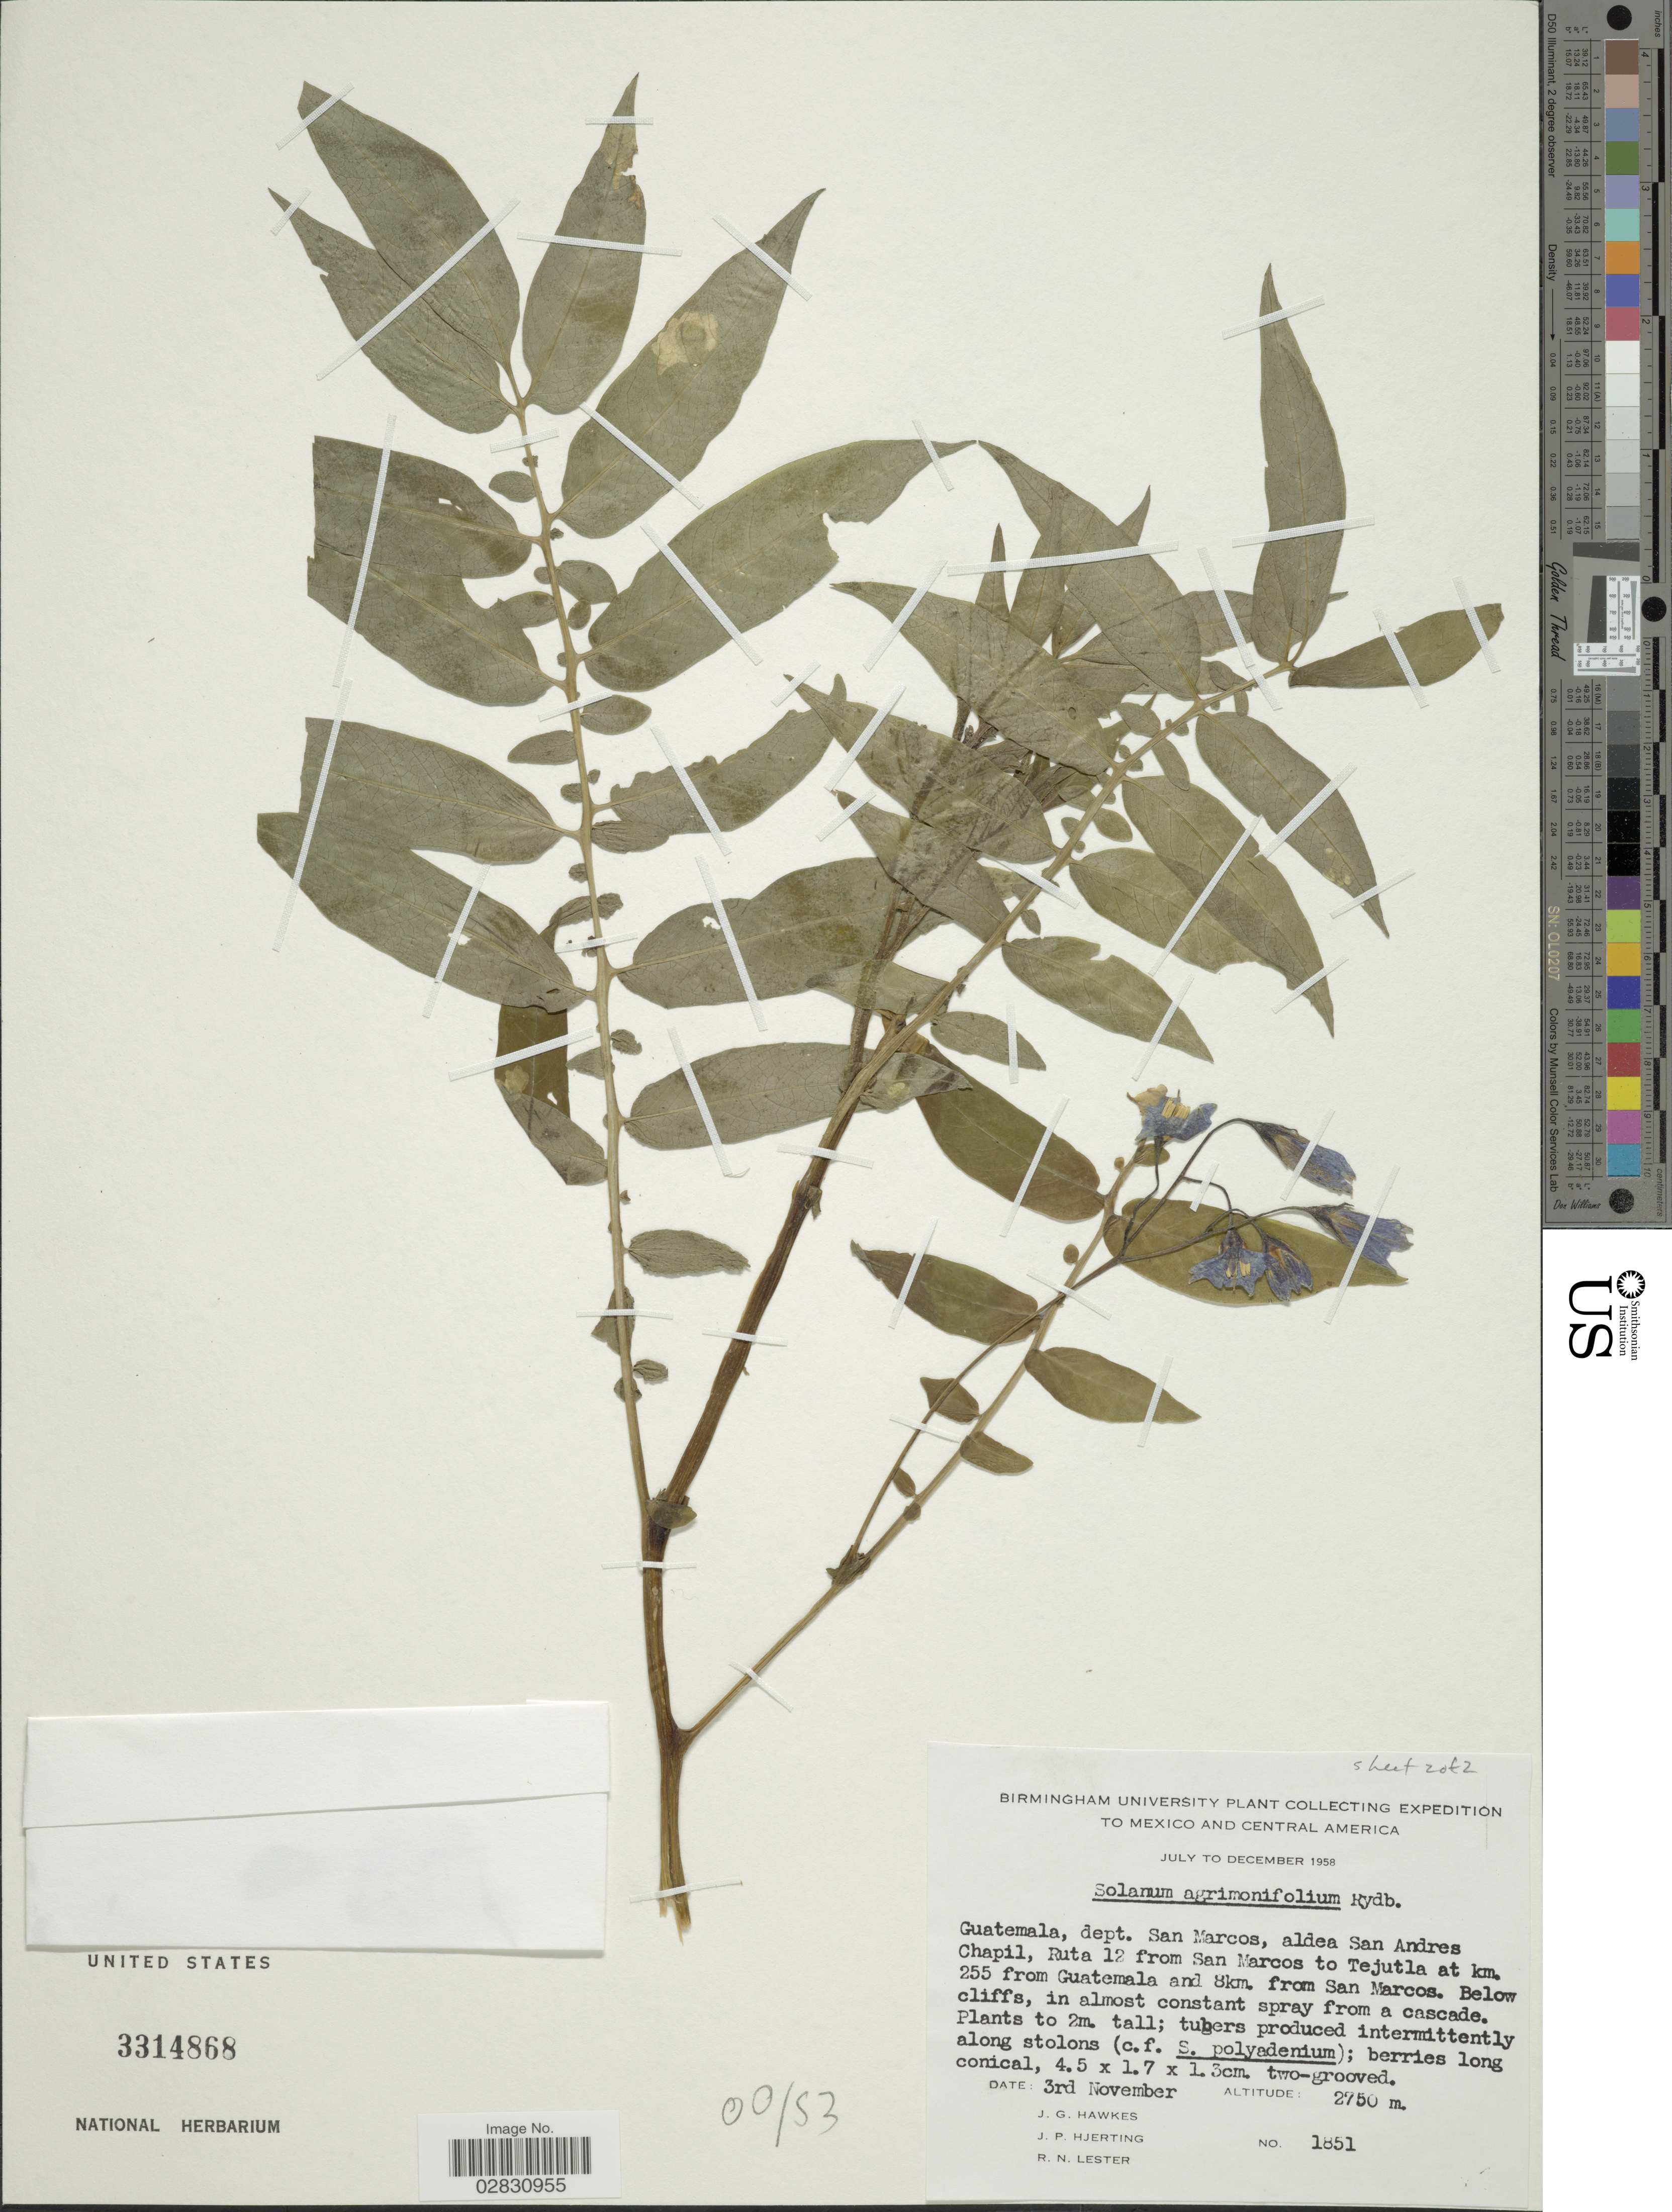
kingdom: Plantae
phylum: Tracheophyta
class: Magnoliopsida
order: Solanales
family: Solanaceae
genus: Solanum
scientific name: Solanum agrimonifolium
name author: Rydb.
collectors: J. Hawkes, J. P. Hjerting & R. Lester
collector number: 1851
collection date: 1958-11-03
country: Guatemala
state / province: San Marcos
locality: Dept. San Marcos, aldea San Andres Chapil, Ruta 12 from San Marcos to Tejutla at km. 225 from Guatemala and 8km. from San Marcos.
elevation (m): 2750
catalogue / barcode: US 3314868